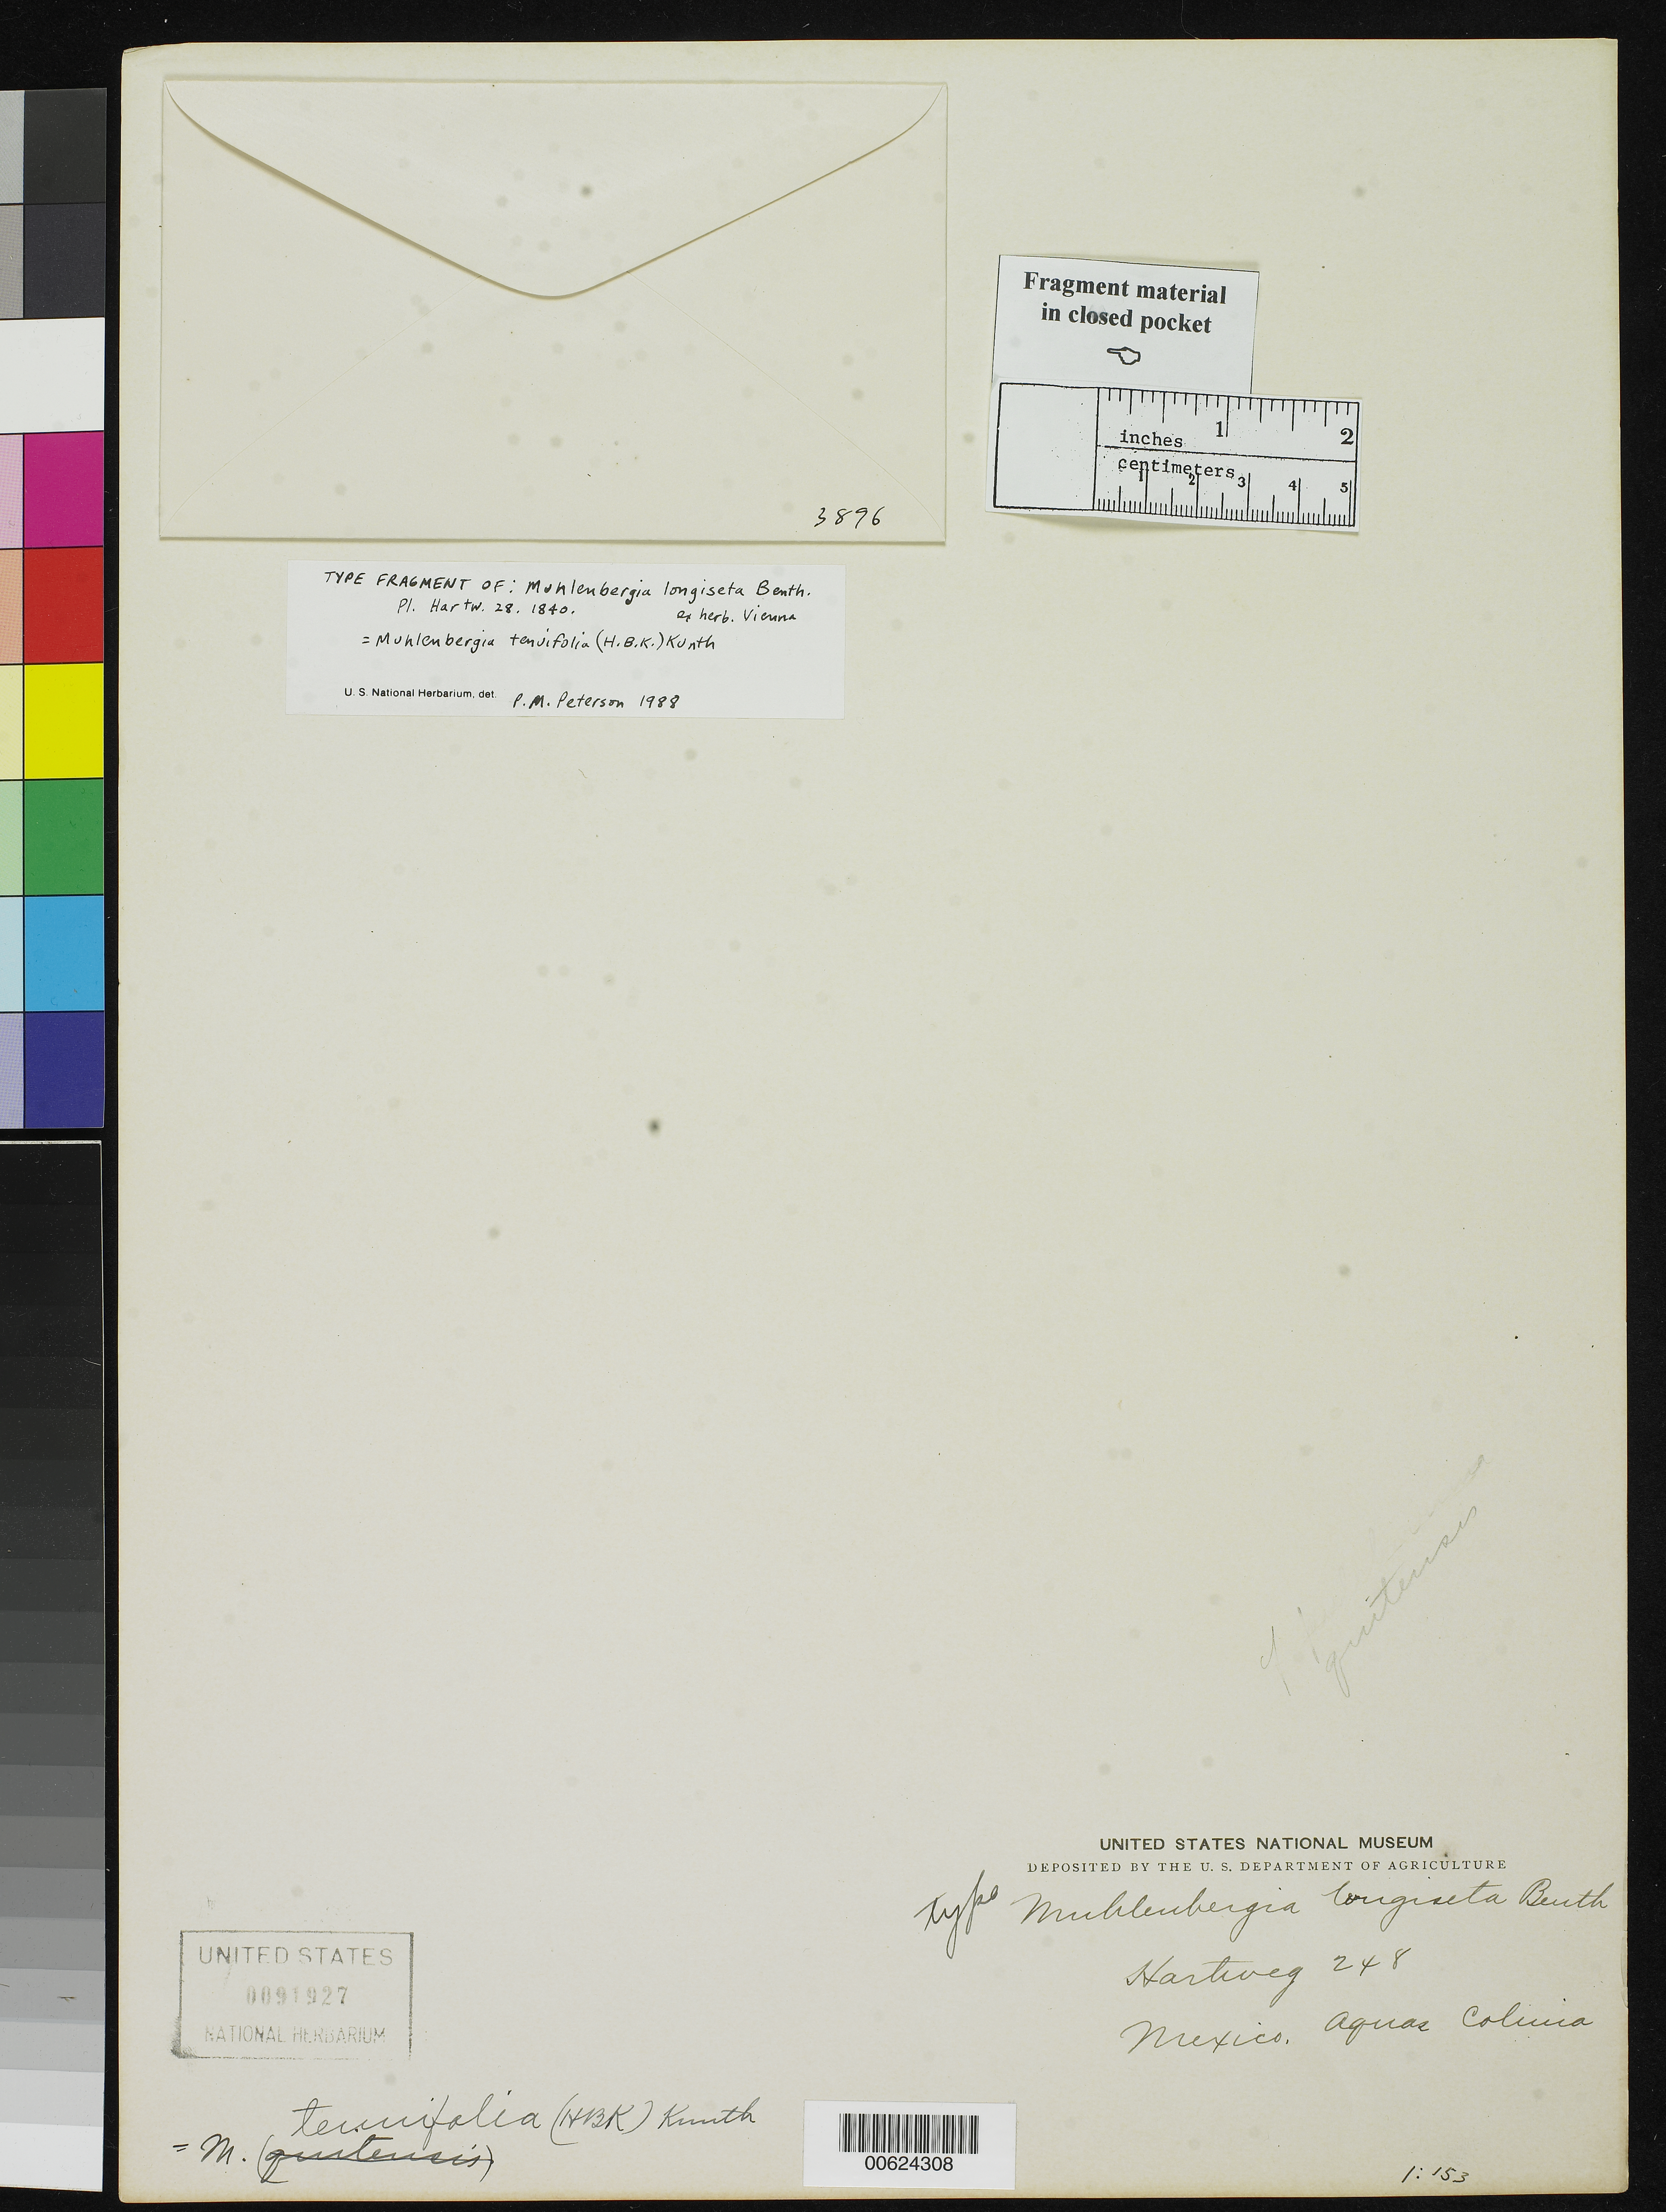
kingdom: Plantae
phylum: Tracheophyta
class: Liliopsida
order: Poales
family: Poaceae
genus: Muhlenbergia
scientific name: Muhlenbergia longiseta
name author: Benth.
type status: Type Fragment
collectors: K. Hartweg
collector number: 248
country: Mexico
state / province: Colima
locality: Aquas Colima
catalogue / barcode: US 91927